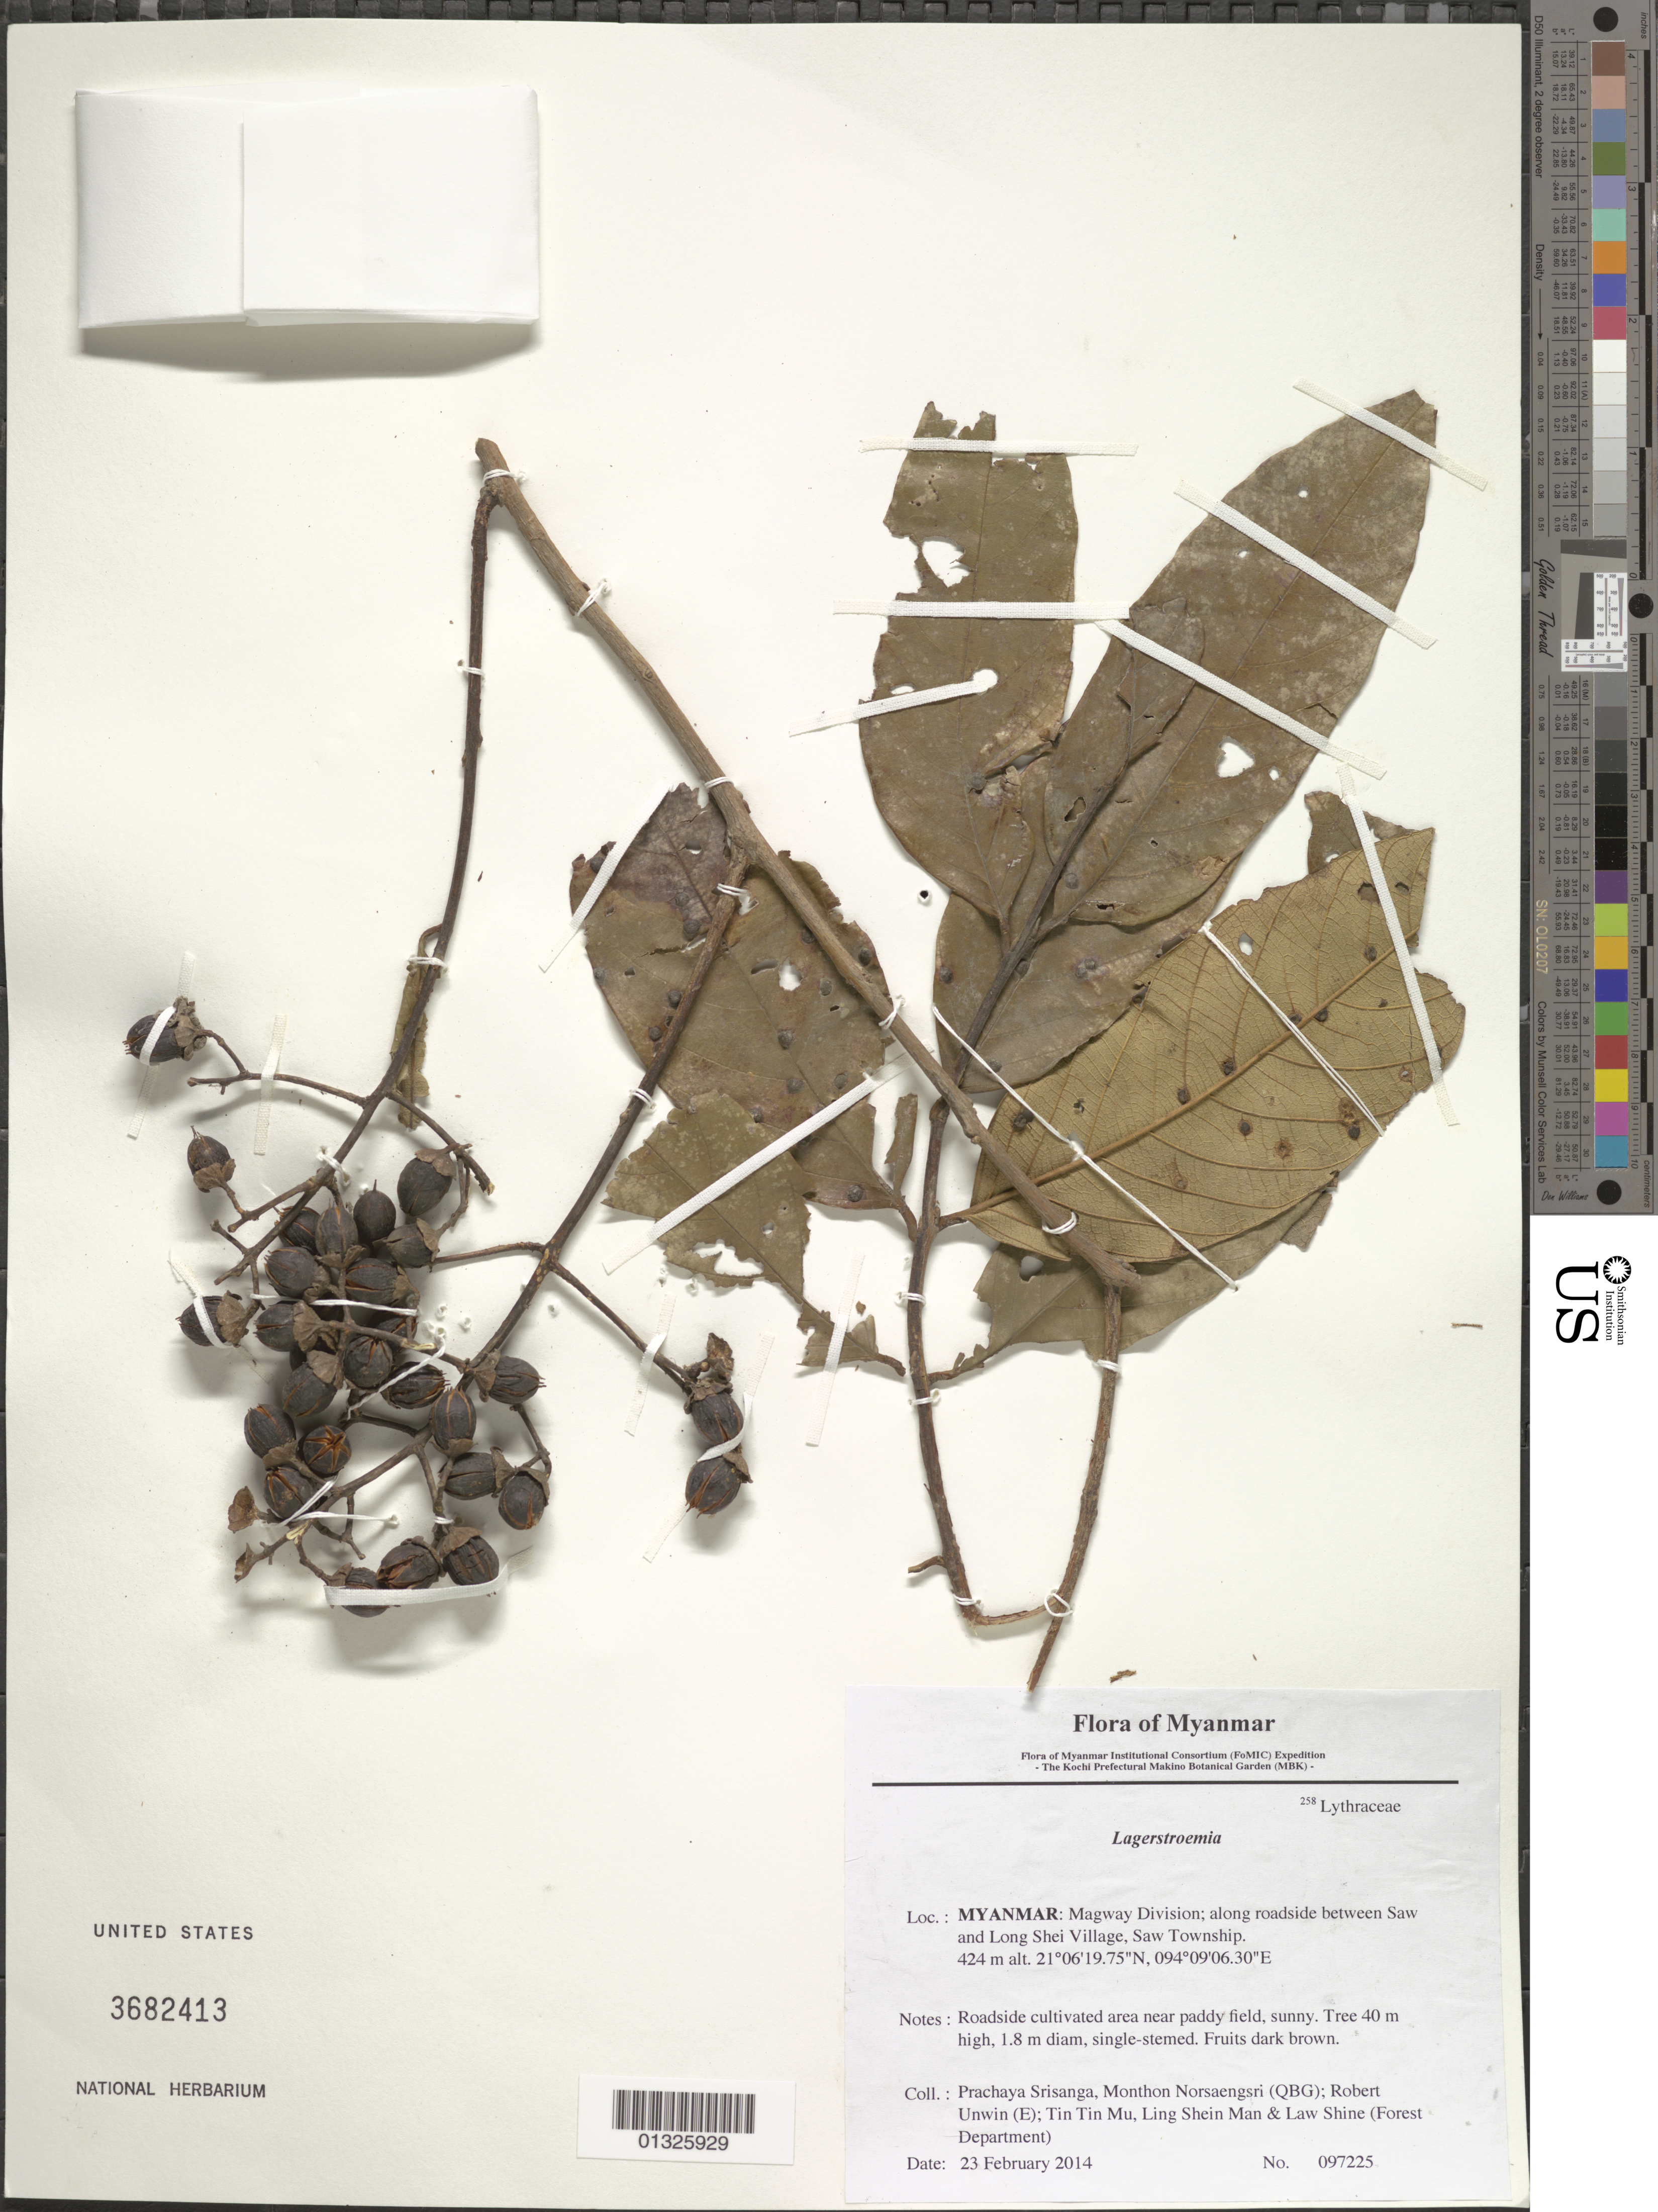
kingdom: Plantae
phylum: Tracheophyta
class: Magnoliopsida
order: Myrtales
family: Lythraceae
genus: Lagerstroemia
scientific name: Lagerstroemia sp.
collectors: P. Srisanga, M. Norsaengsri, R. Unwin, Tin Tin Mu, Ling Shein Man & L. Shine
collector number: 97225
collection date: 2014-02-23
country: Myanmar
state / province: Chin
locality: Along roadside between Saw and Long Shei Village, Saw Township.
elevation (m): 424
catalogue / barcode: US 3682413